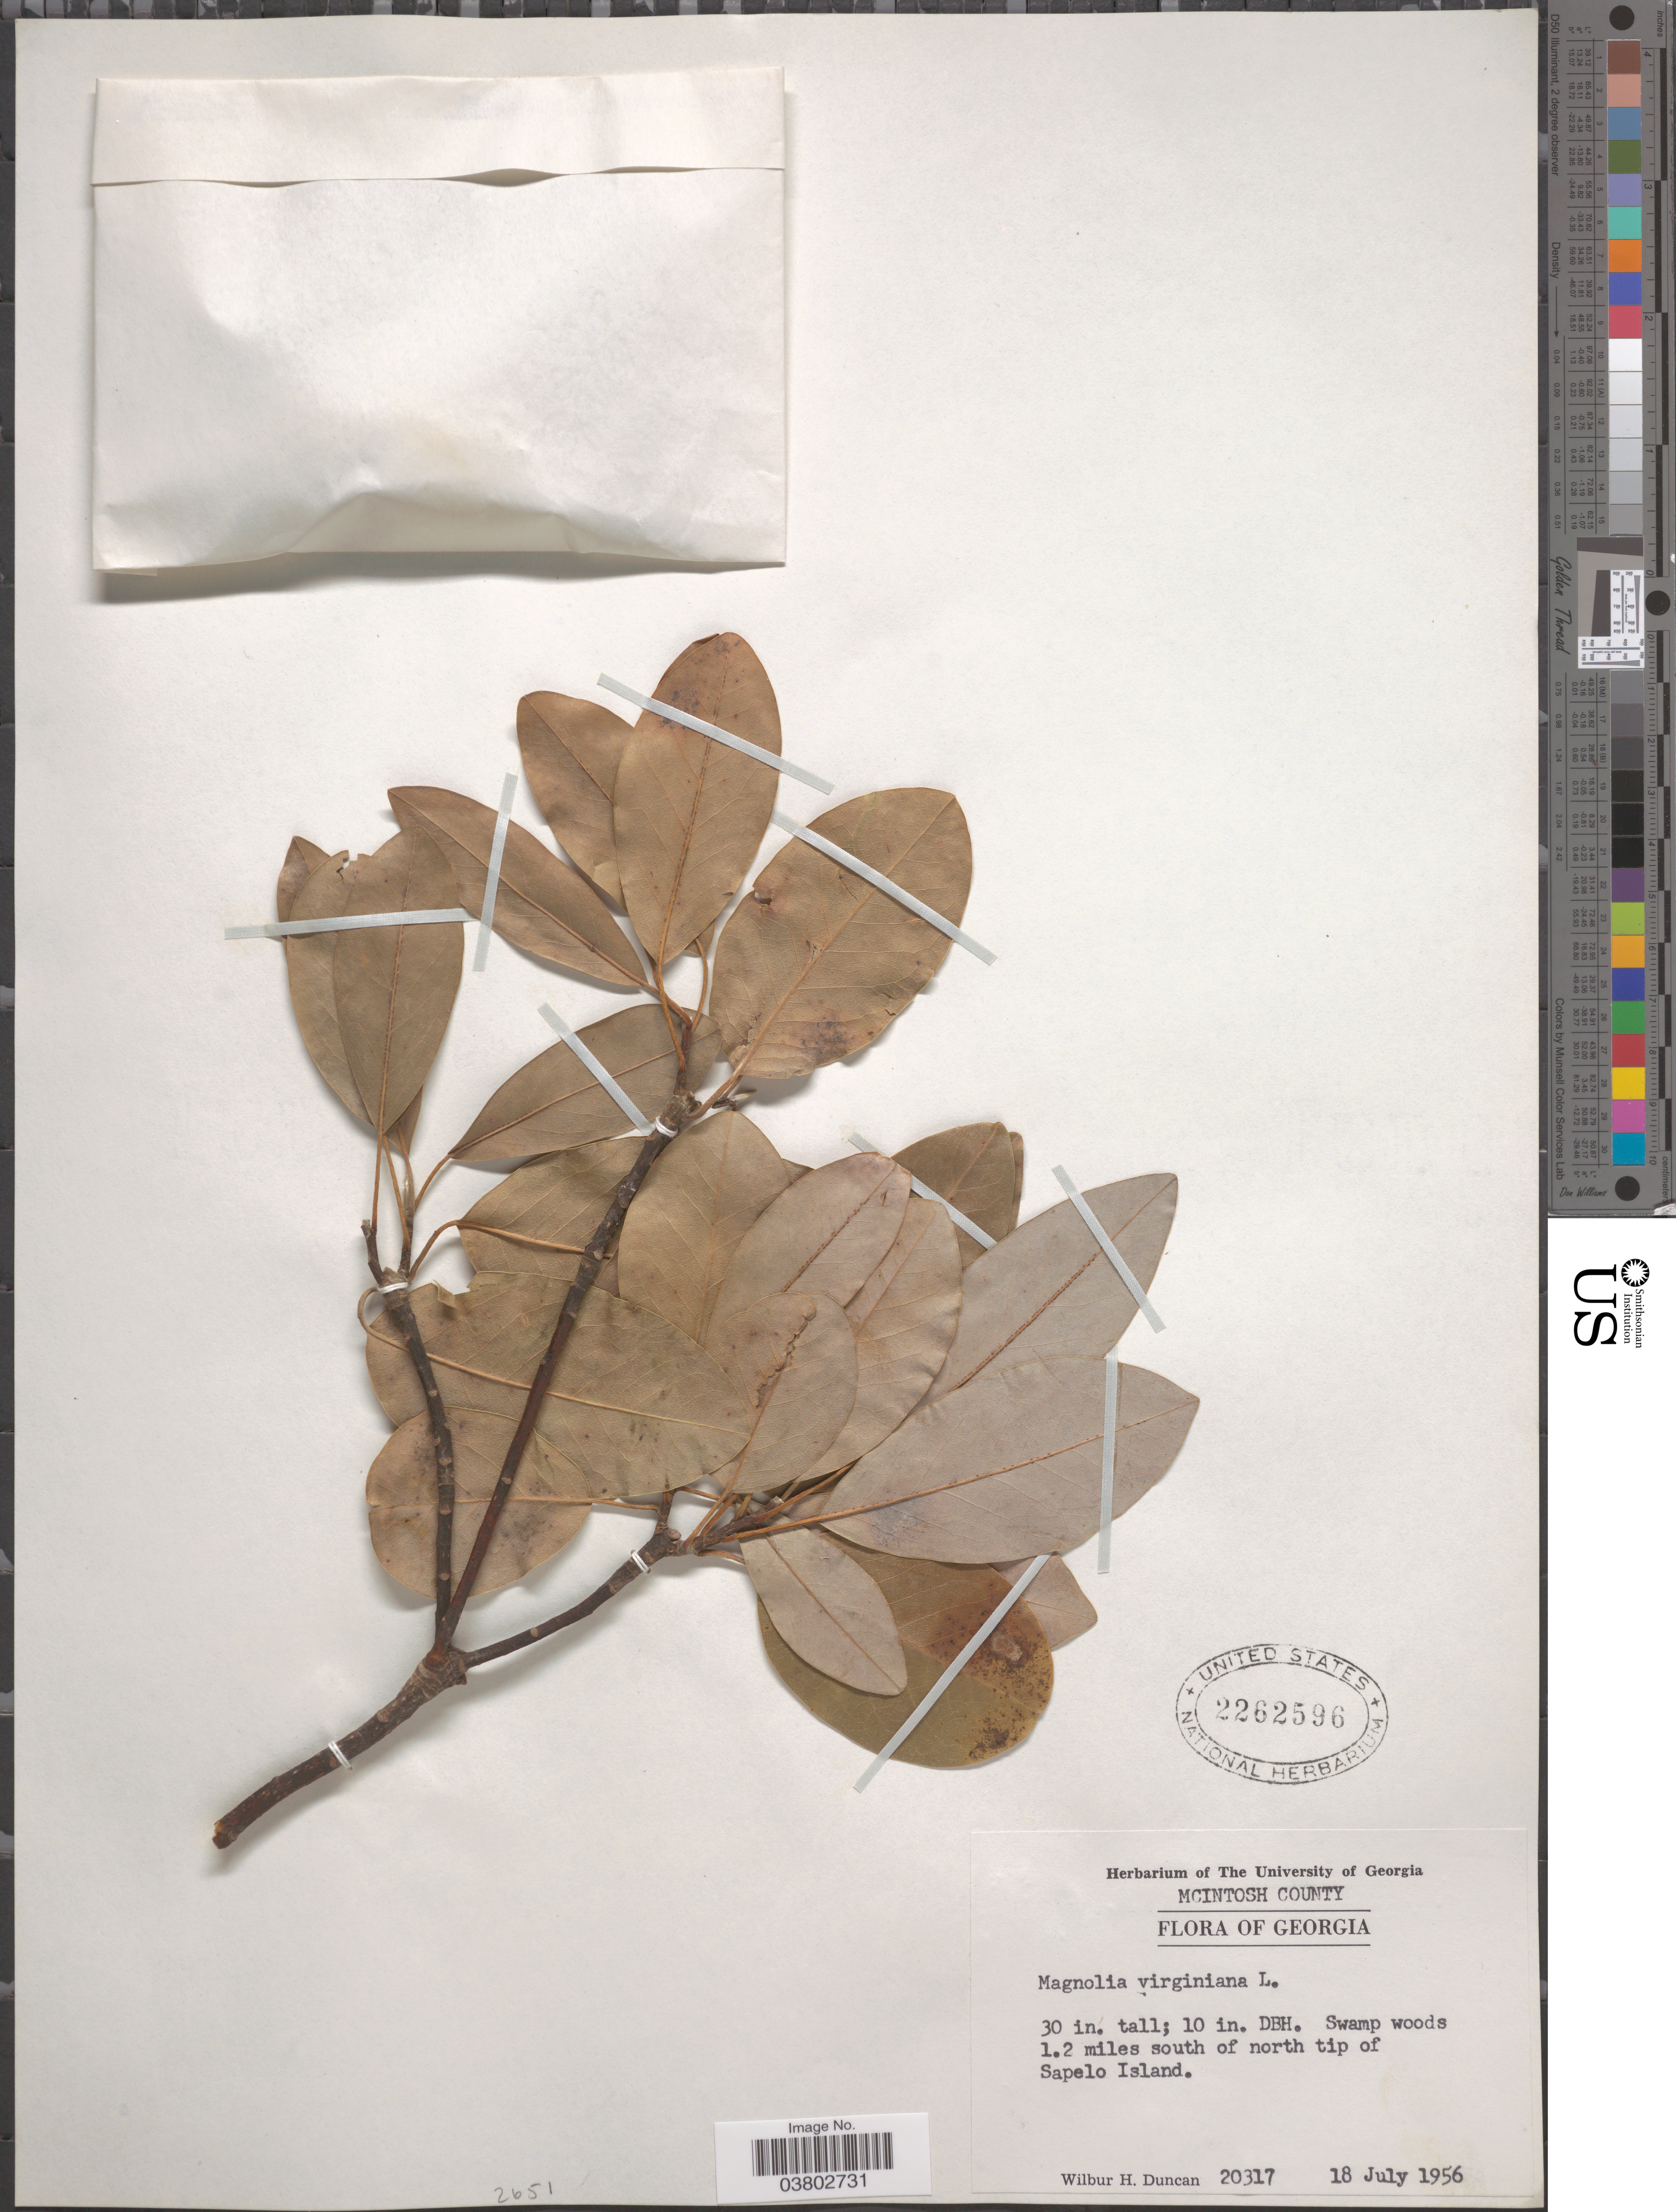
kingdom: Plantae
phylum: Tracheophyta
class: Magnoliopsida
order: Magnoliales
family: Magnoliaceae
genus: Magnolia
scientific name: Magnolia virginiana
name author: L.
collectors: W. H. Duncan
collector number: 20317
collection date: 1956-07-18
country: United States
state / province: Georgia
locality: McIntosh County. 1.2 miles south of north tip of Sapelo Island.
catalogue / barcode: US 2262596